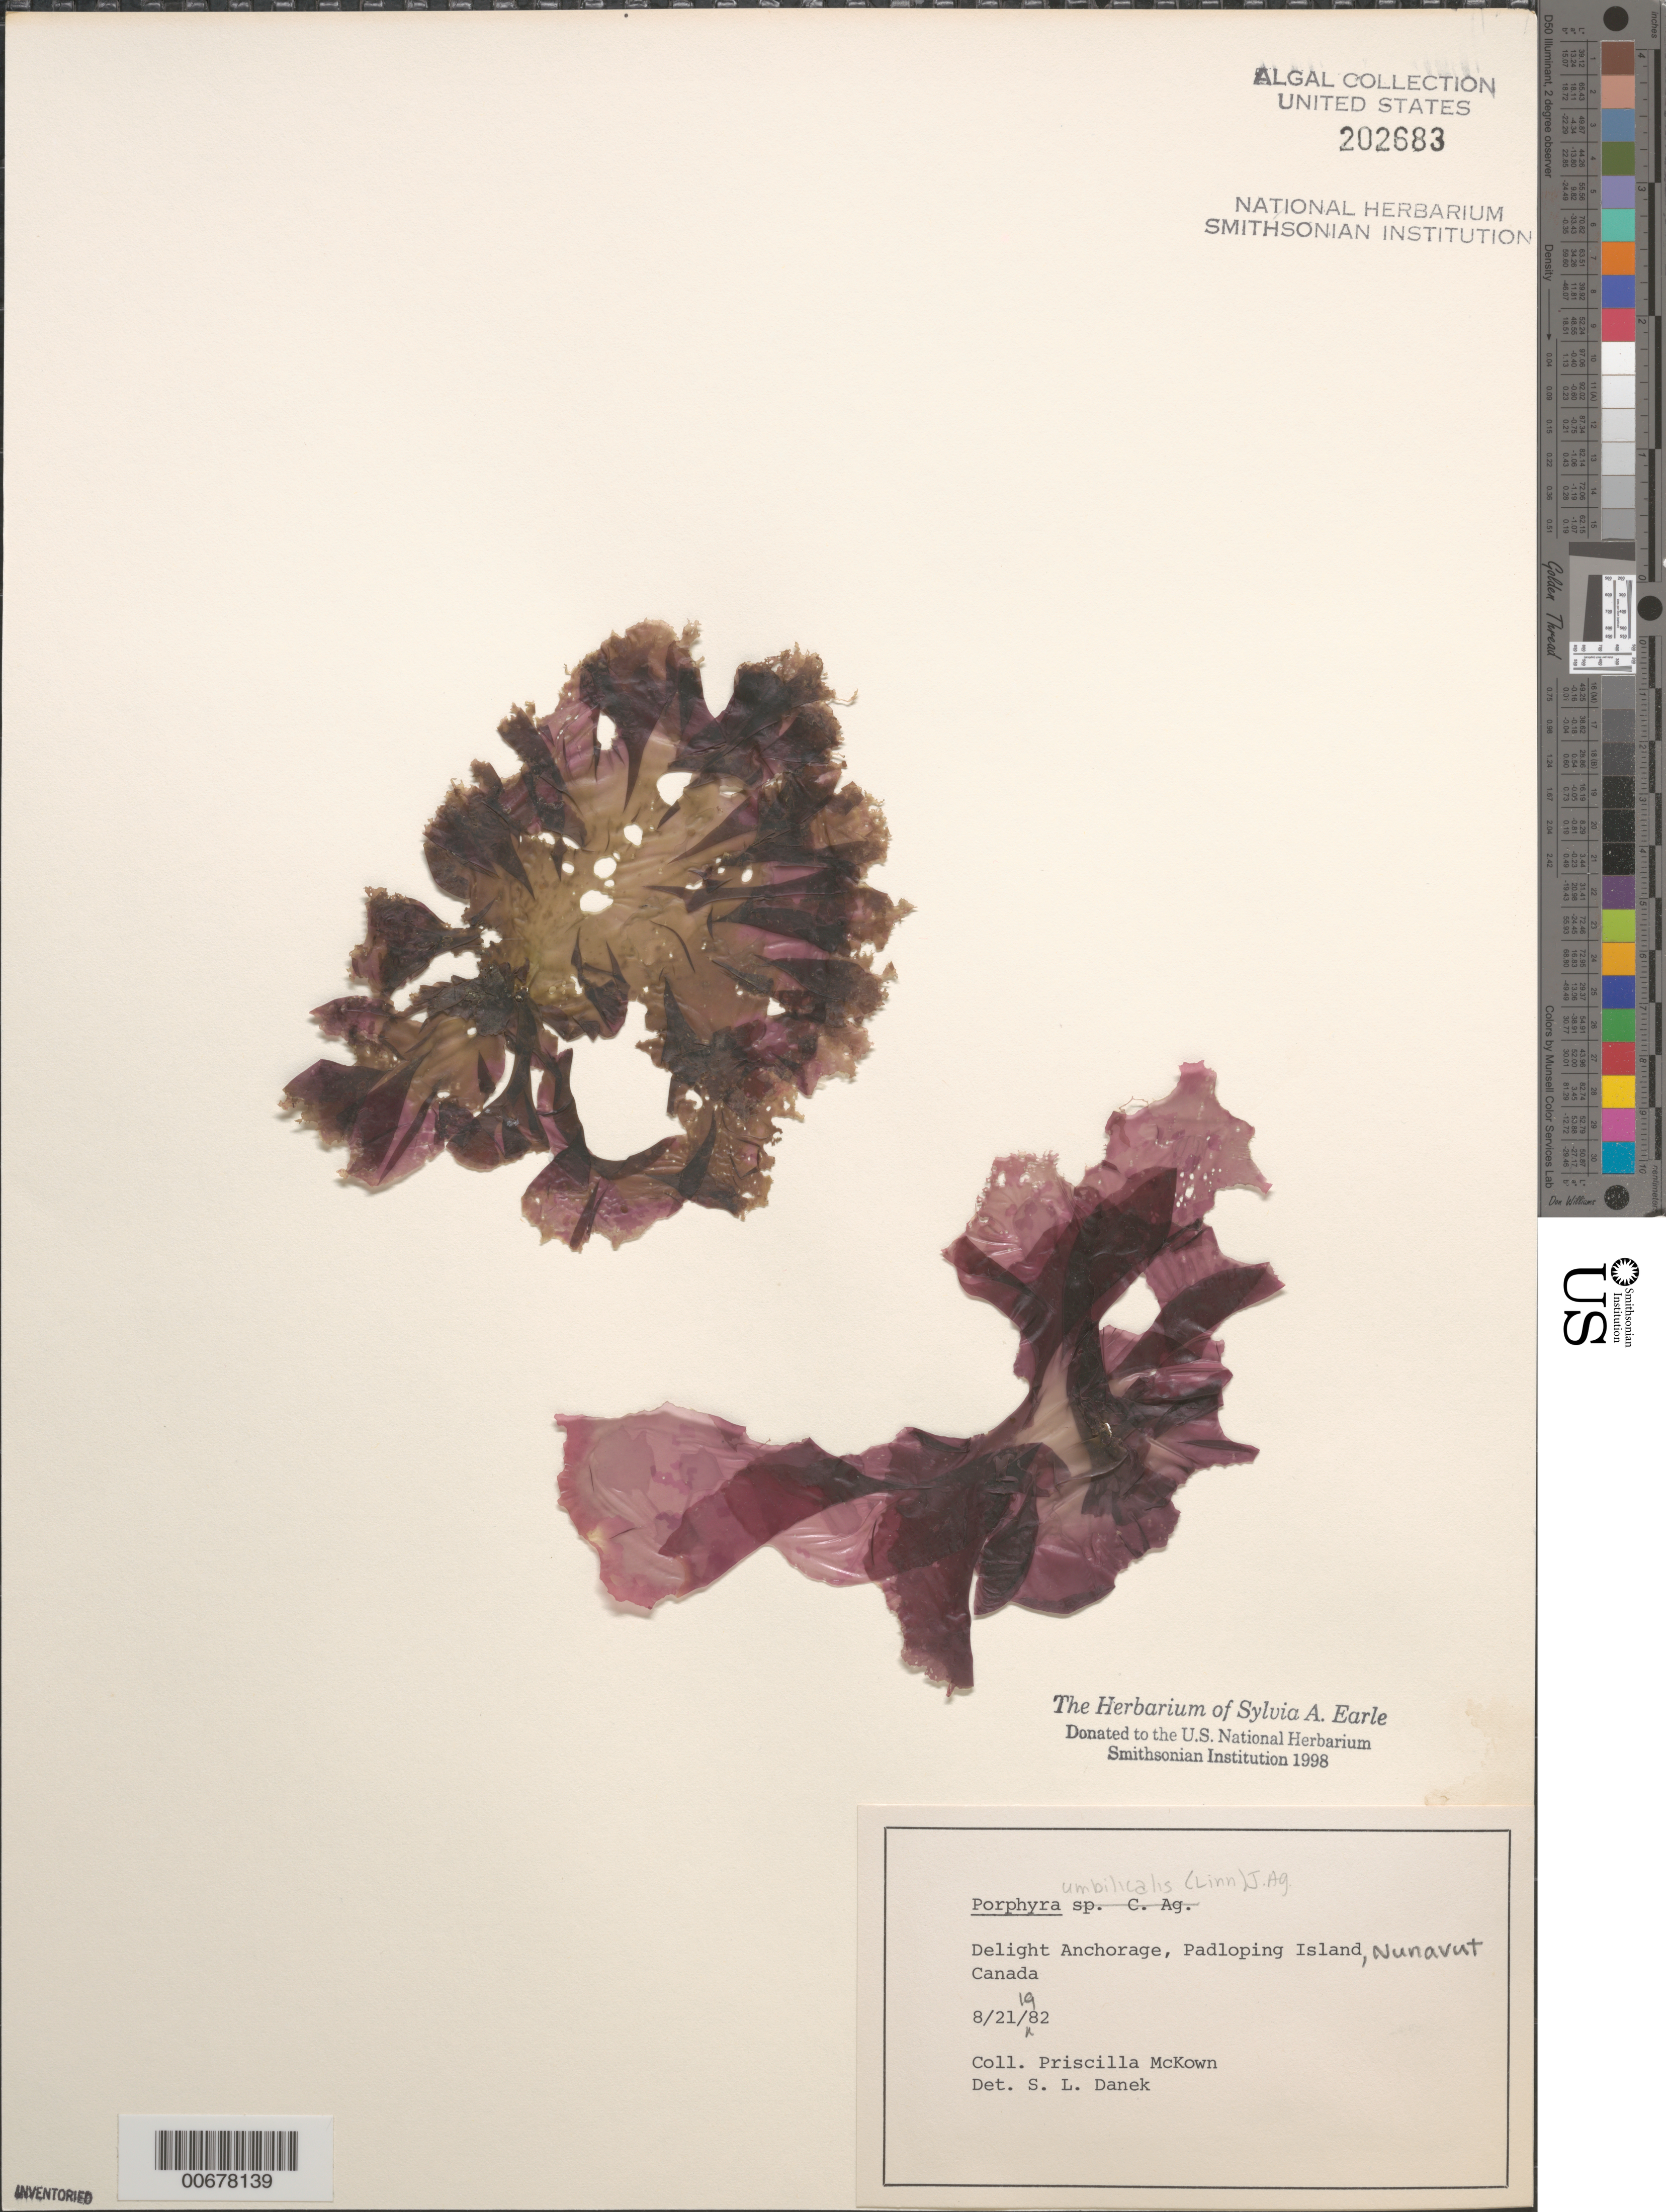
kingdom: Plantae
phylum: Rhodophyta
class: Bangiophyceae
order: Bangiales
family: Bangiaceae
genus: Porphyra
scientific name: Porphyra umbilicalis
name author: Kütz.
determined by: Danek, S. L.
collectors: P. McKown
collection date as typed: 21 Aug 1982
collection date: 1982-08-21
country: Canada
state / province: Nunavut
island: Padloping Island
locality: Delight Anchorage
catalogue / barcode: US 202683